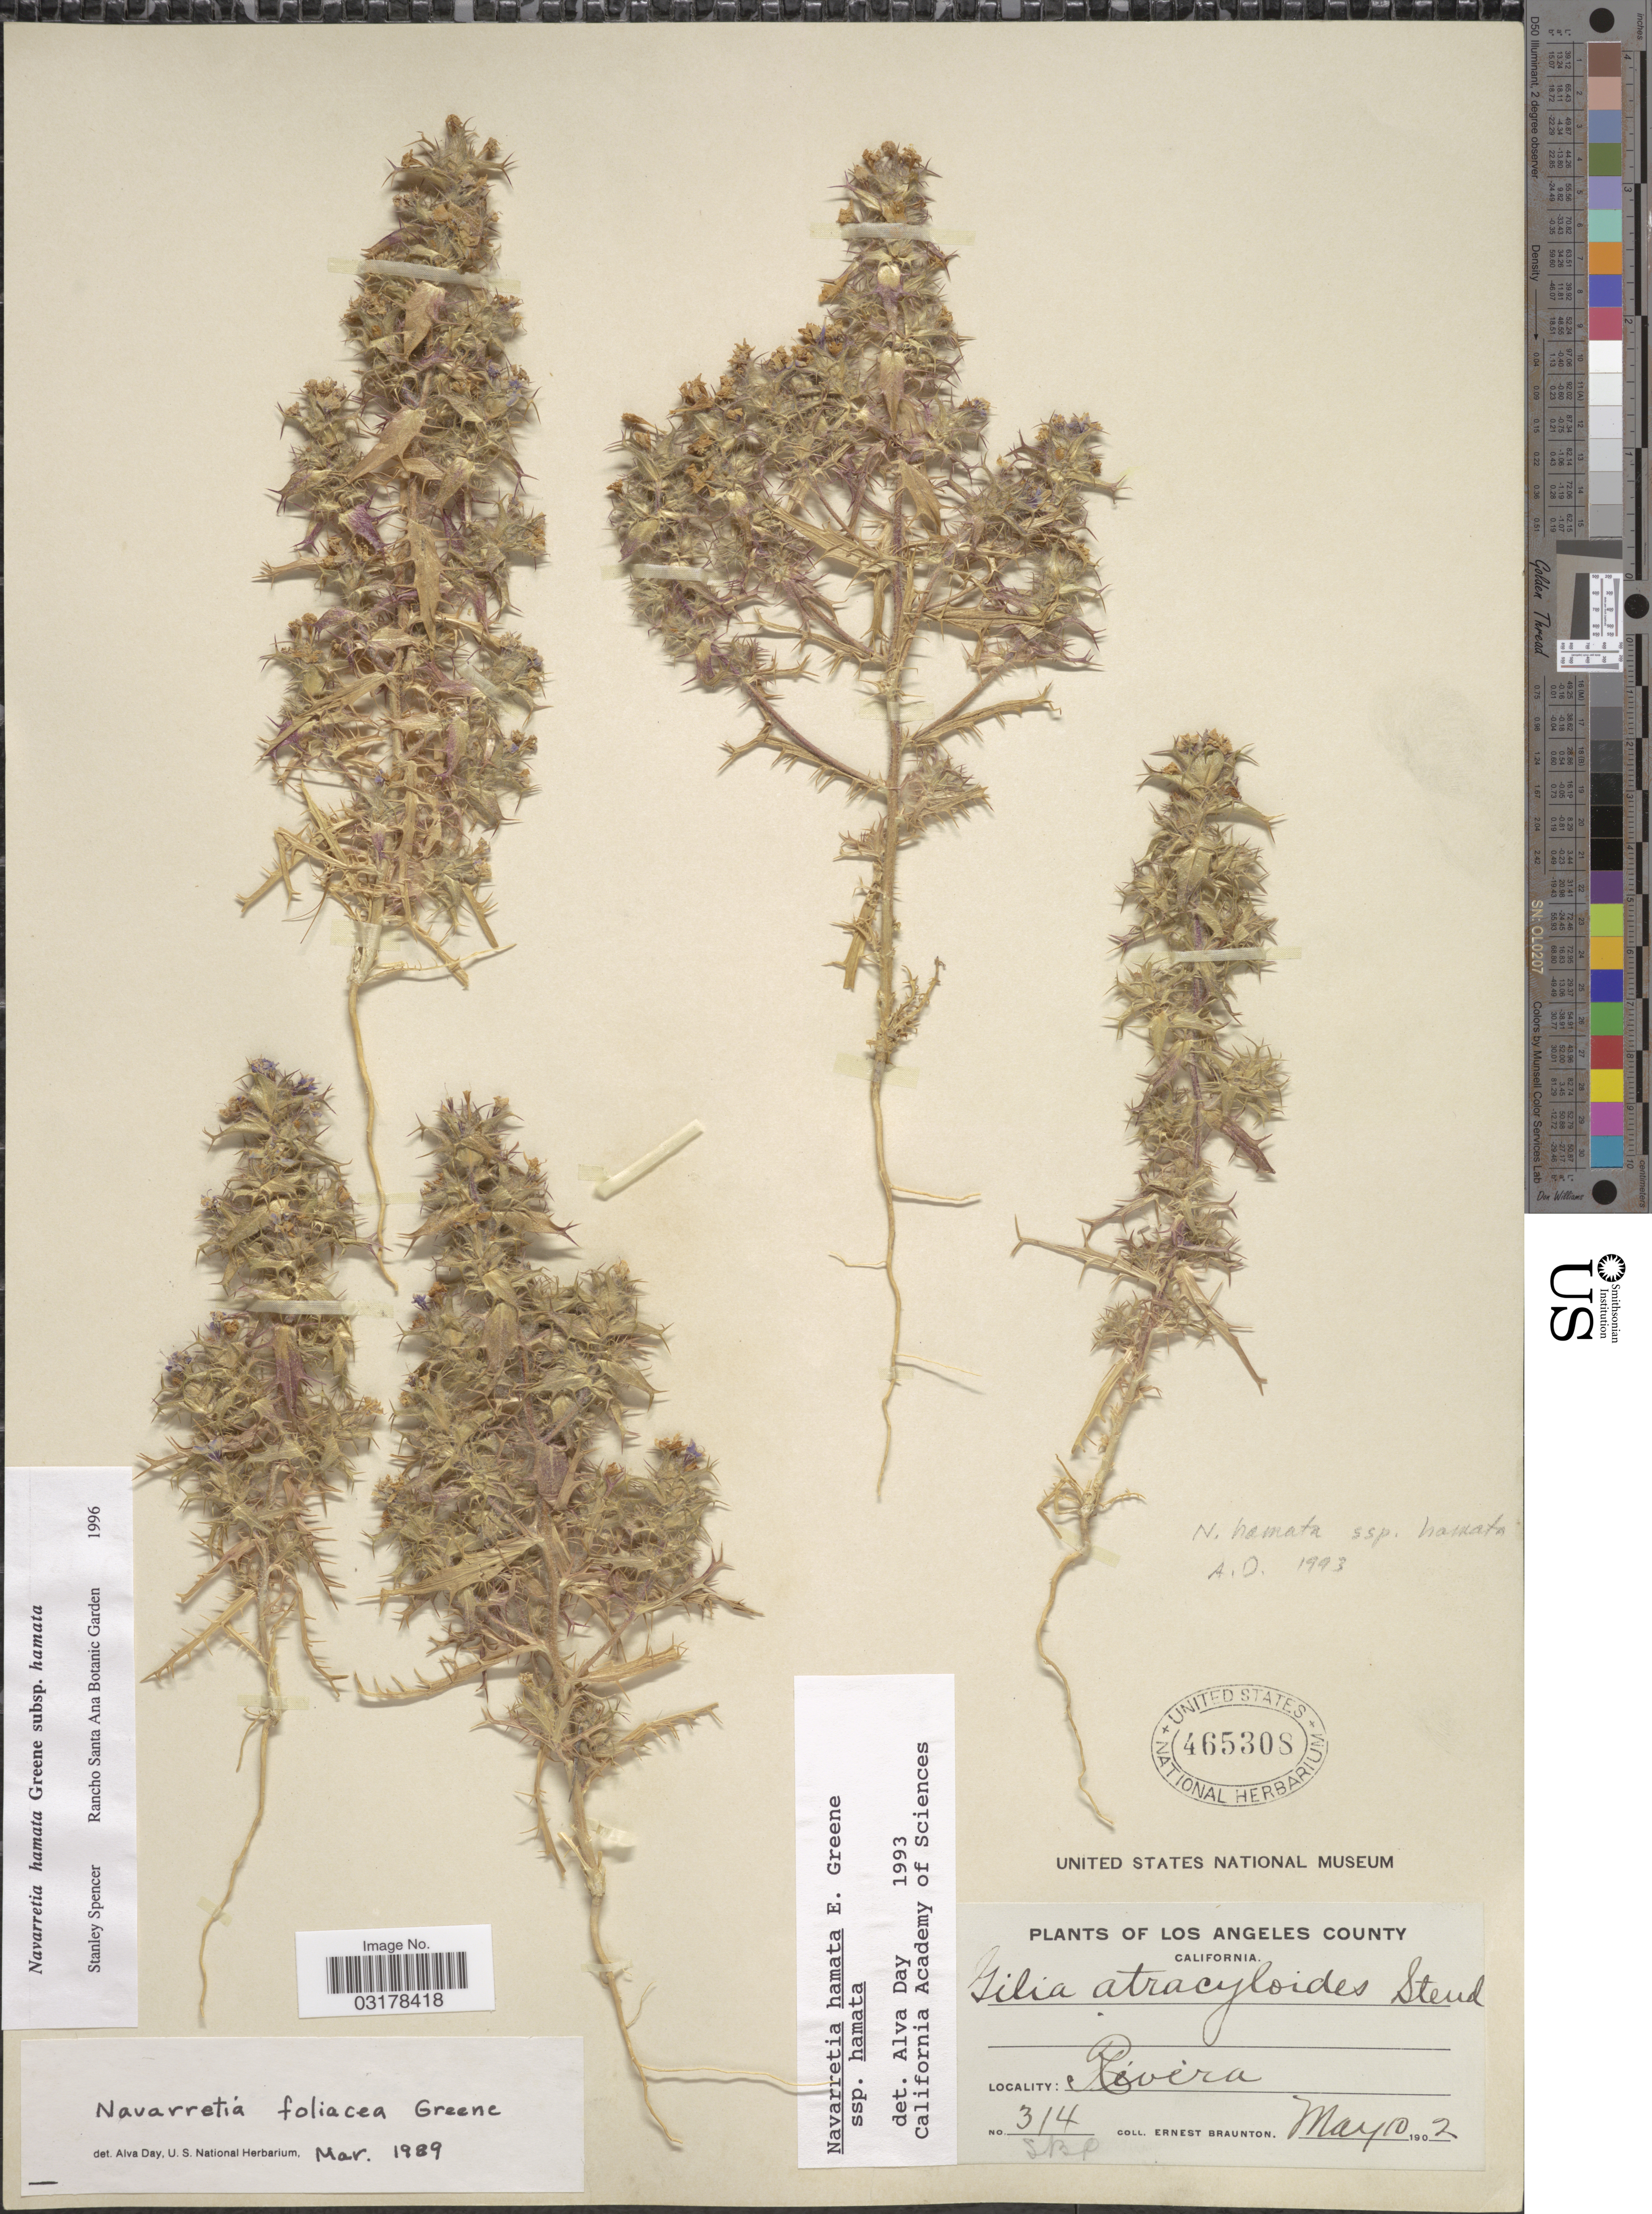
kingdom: Plantae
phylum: Tracheophyta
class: Magnoliopsida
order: Ericales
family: Polemoniaceae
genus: Navarretia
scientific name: Navarretia hamata var. hamata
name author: Greene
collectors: E. Braunton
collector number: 314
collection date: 1902-05-10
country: United States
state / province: California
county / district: Los Angeles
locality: Los Angeles County. Rivira.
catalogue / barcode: US 465308